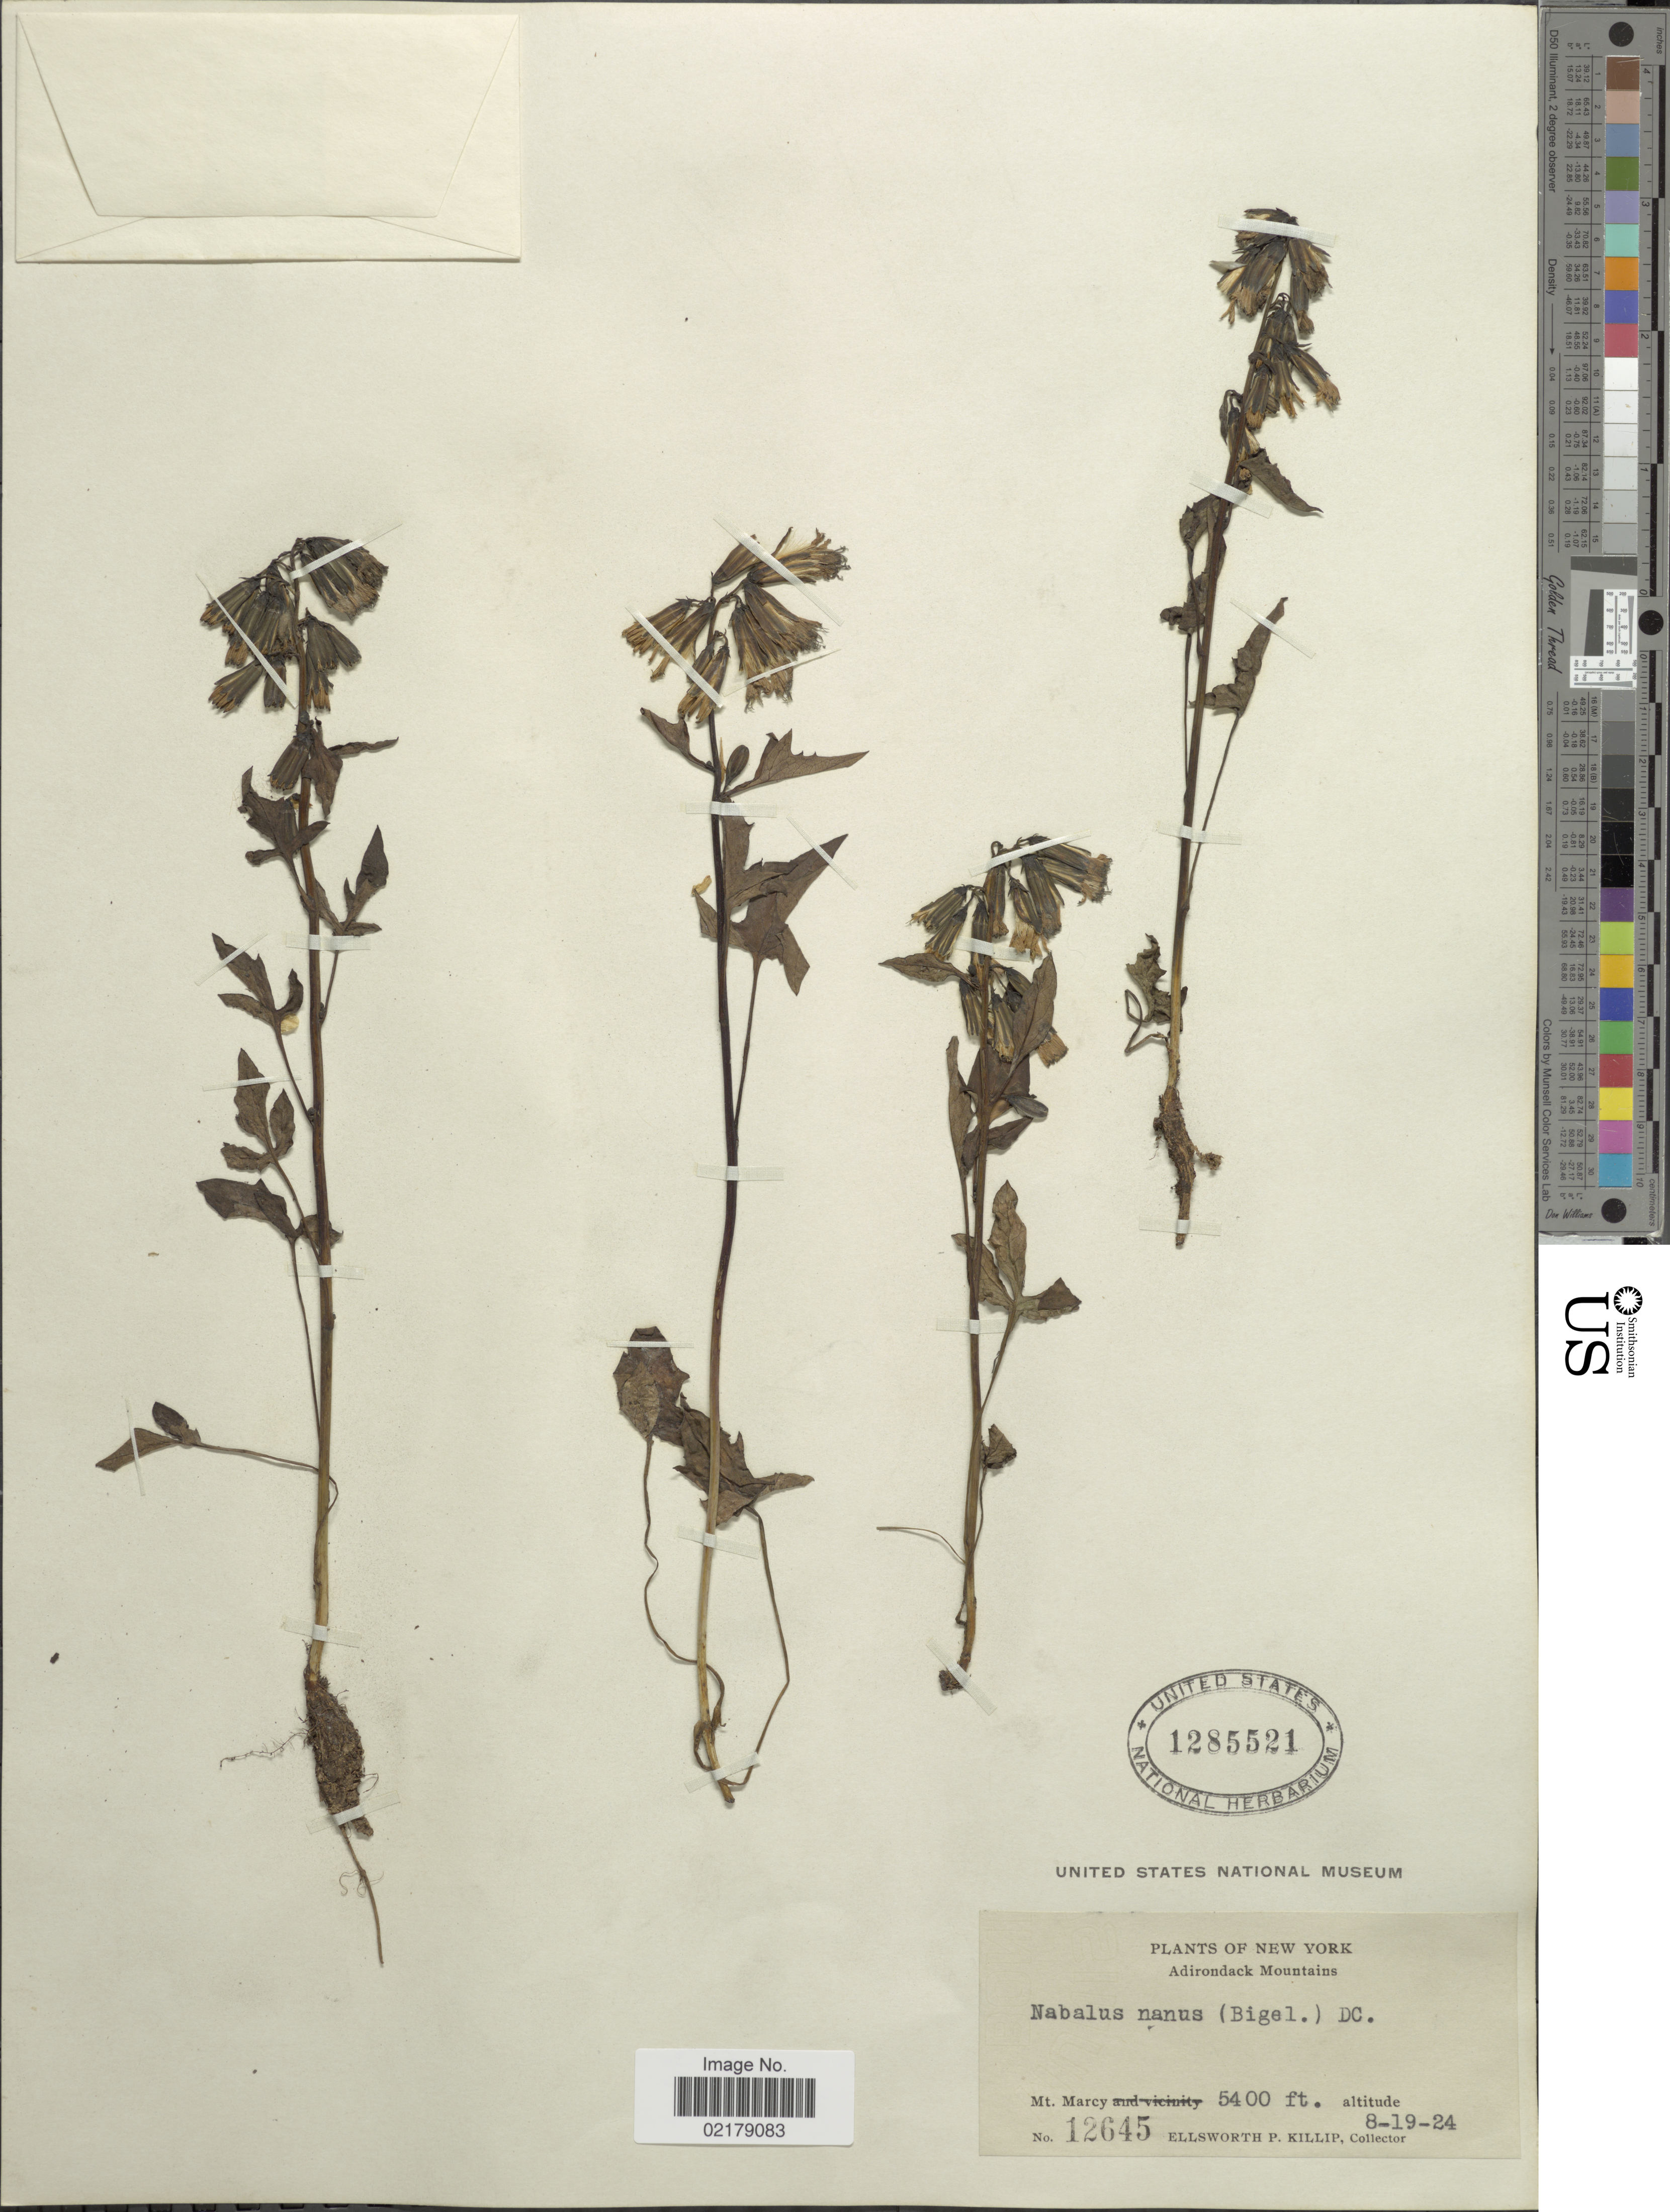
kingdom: Plantae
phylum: Tracheophyta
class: Magnoliopsida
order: Asterales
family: Asteraceae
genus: Nabalus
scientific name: Nabalus trifoliolatus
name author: Cass.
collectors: E. P. Killip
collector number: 12645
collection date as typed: Transcribed d/m/y: 19/8/24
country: United States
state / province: New York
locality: Adirondack Mountains, Mt. Marcy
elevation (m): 1646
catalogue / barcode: US 1285521